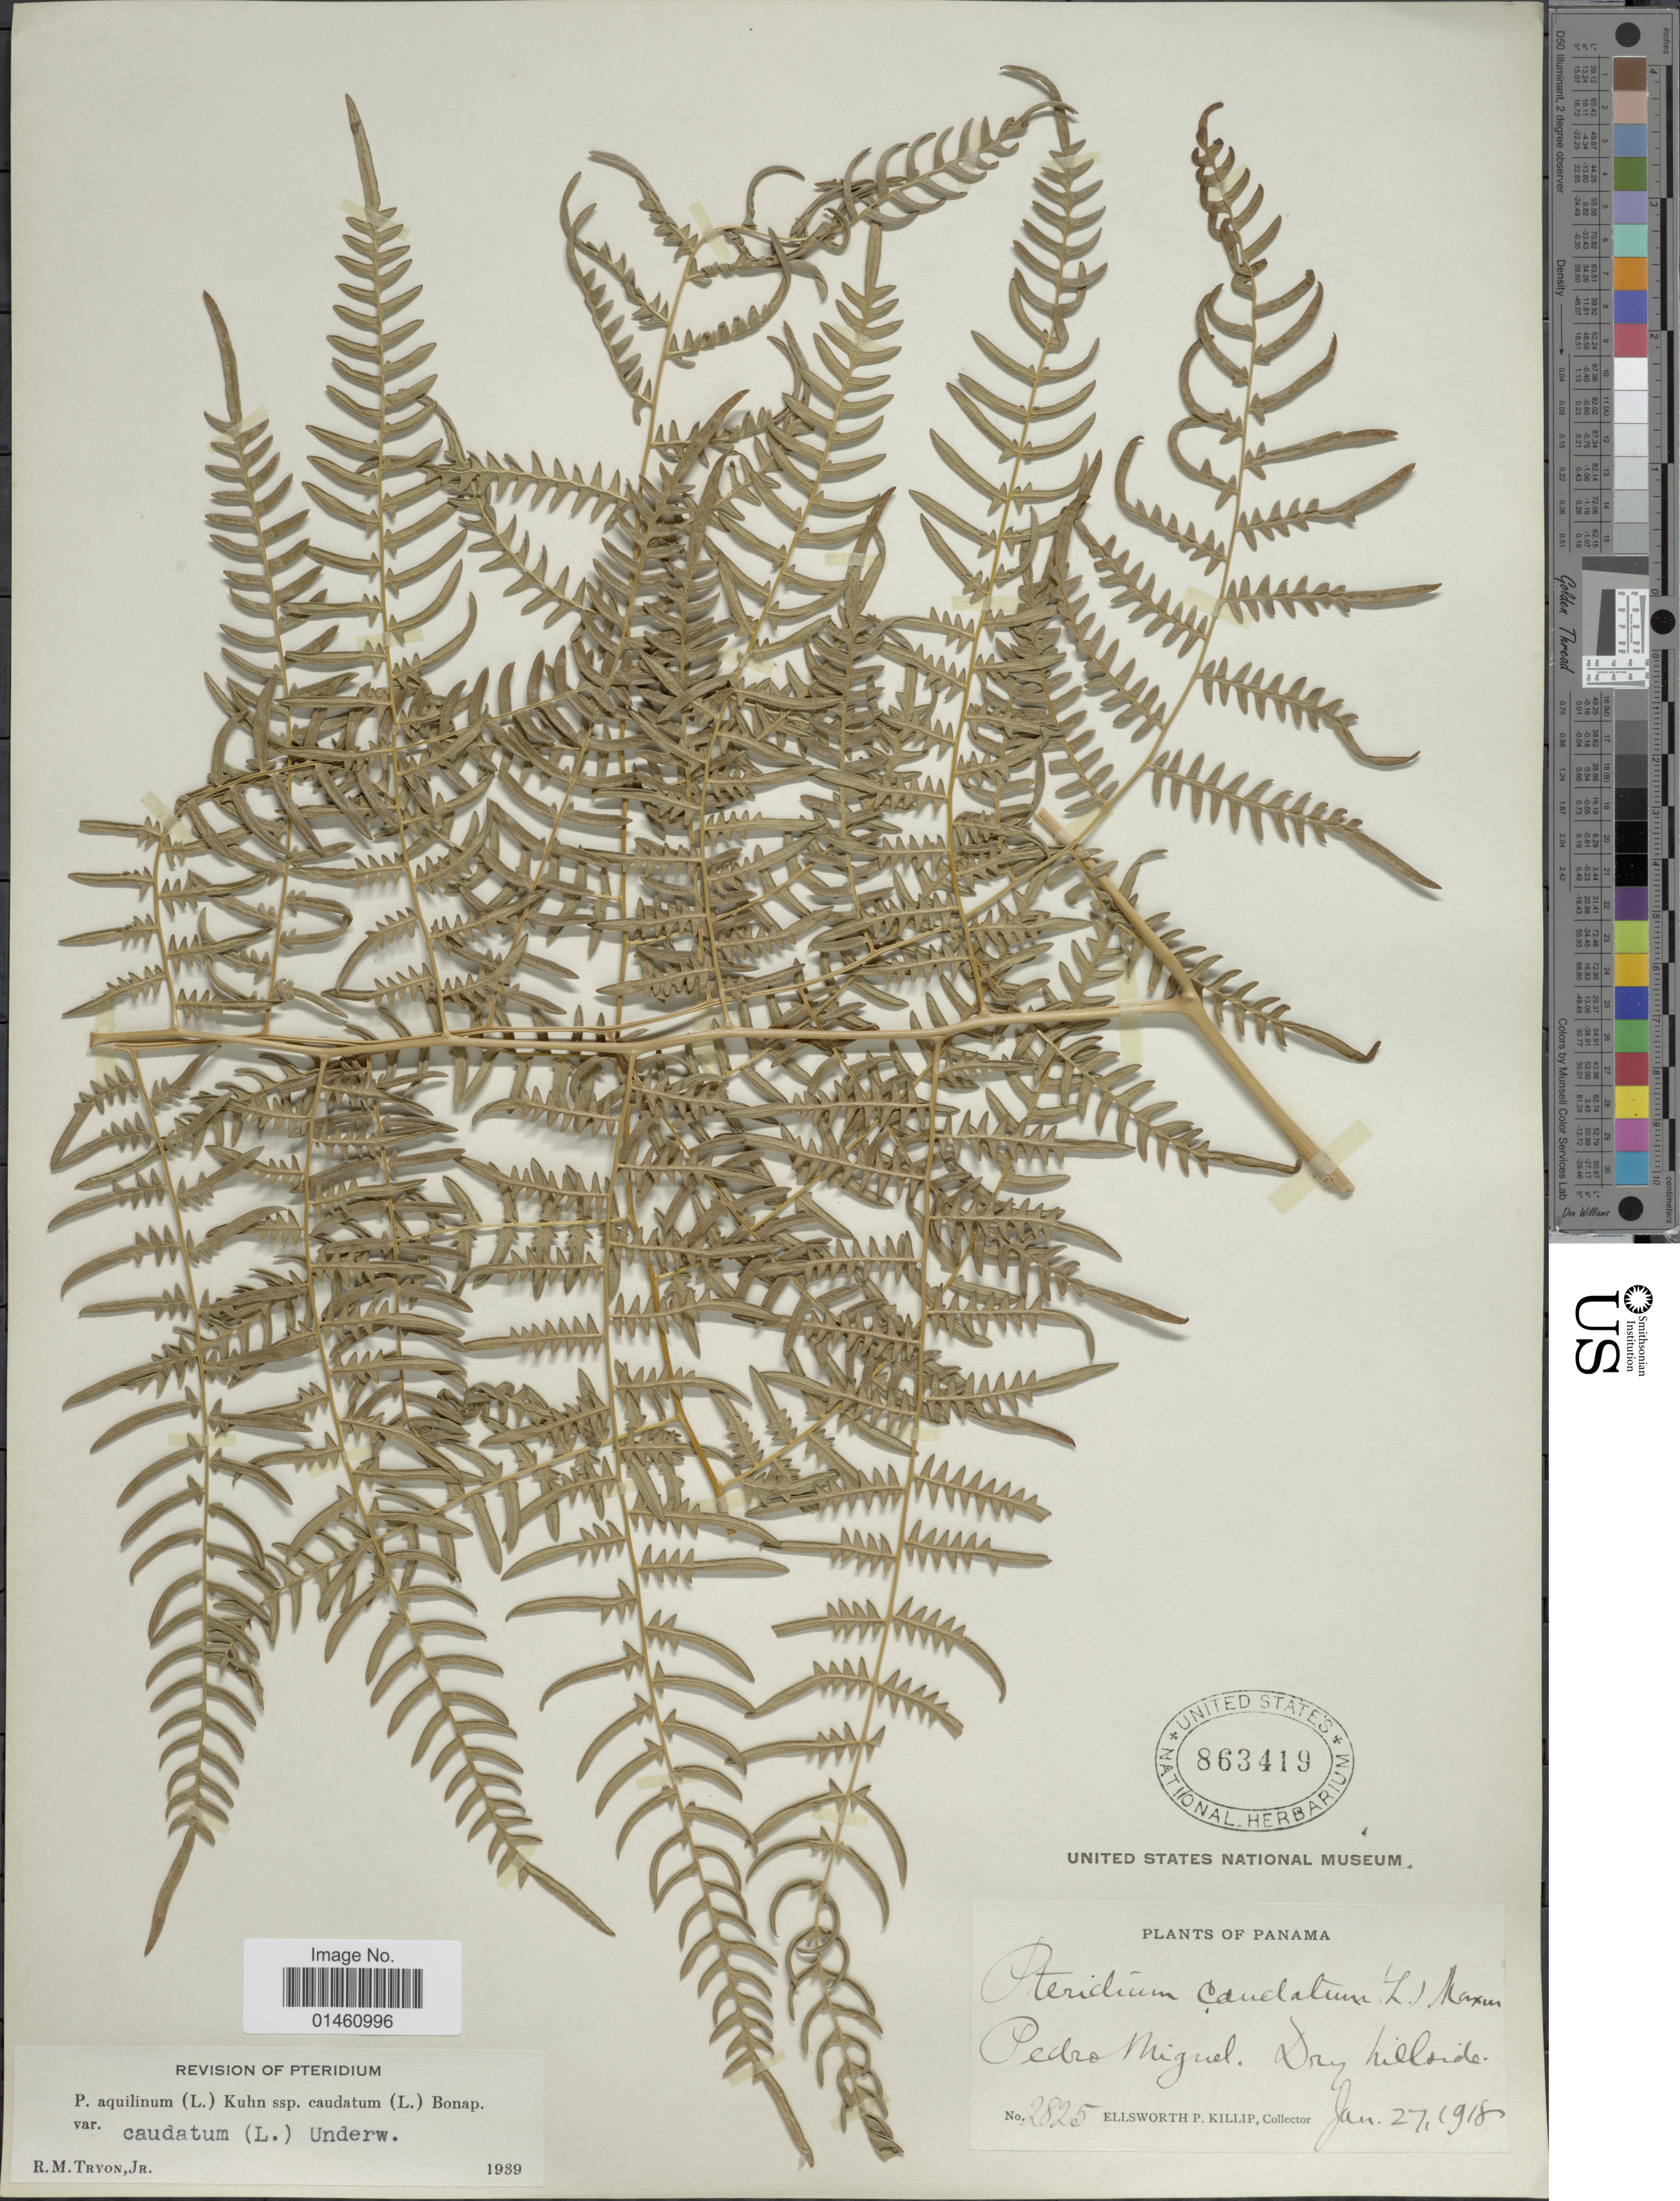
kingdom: Plantae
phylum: Tracheophyta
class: Polypodiopsida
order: Polypodiales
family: Dennstaedtiaceae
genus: Pteridium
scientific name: Pteridium caudatum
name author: (L.) Maxon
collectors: E. P. Killip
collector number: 2825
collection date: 1918-06-27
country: Panama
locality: Pedro Miguel, Dry hillside.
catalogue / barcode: US 863419